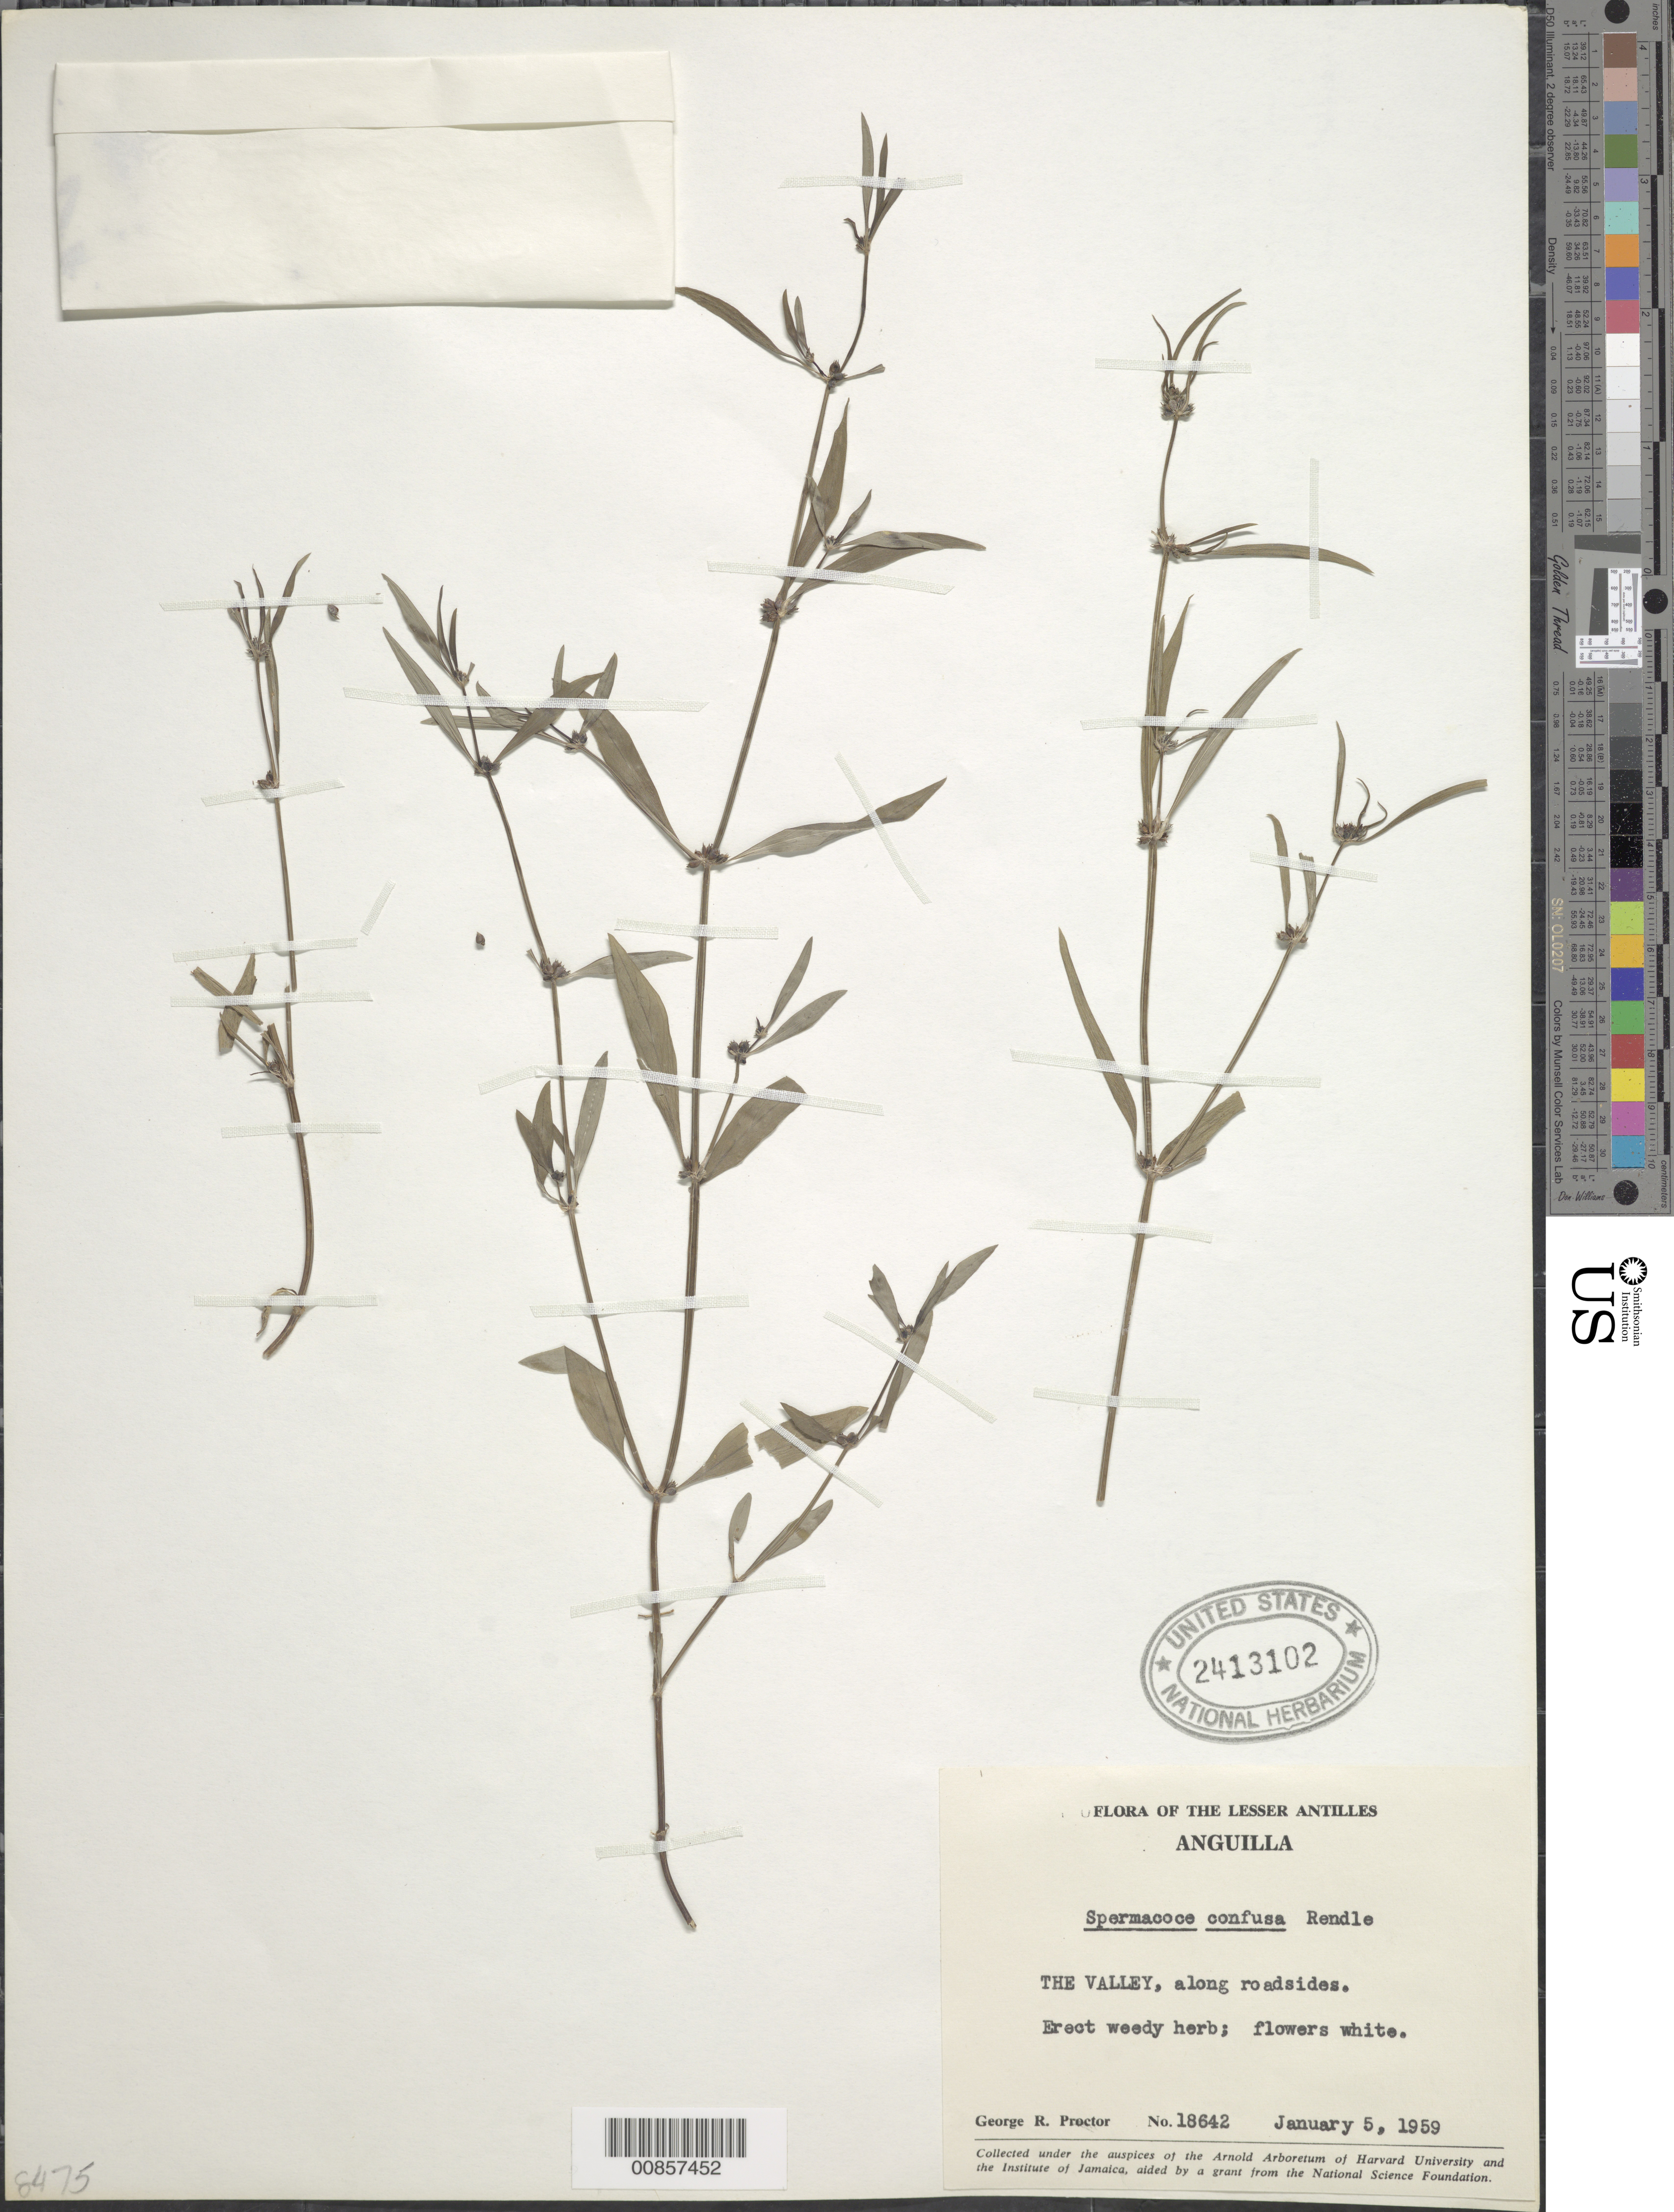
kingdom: Plantae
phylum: Tracheophyta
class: Magnoliopsida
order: Gentianales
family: Rubiaceae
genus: Spermacoce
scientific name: Spermacoce tenuior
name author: L.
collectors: G. R. Proctor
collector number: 18642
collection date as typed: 05 Jan 1959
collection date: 1959-01-05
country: Anguilla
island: Anguilla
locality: The Valley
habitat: Roadsides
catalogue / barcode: US 2413102